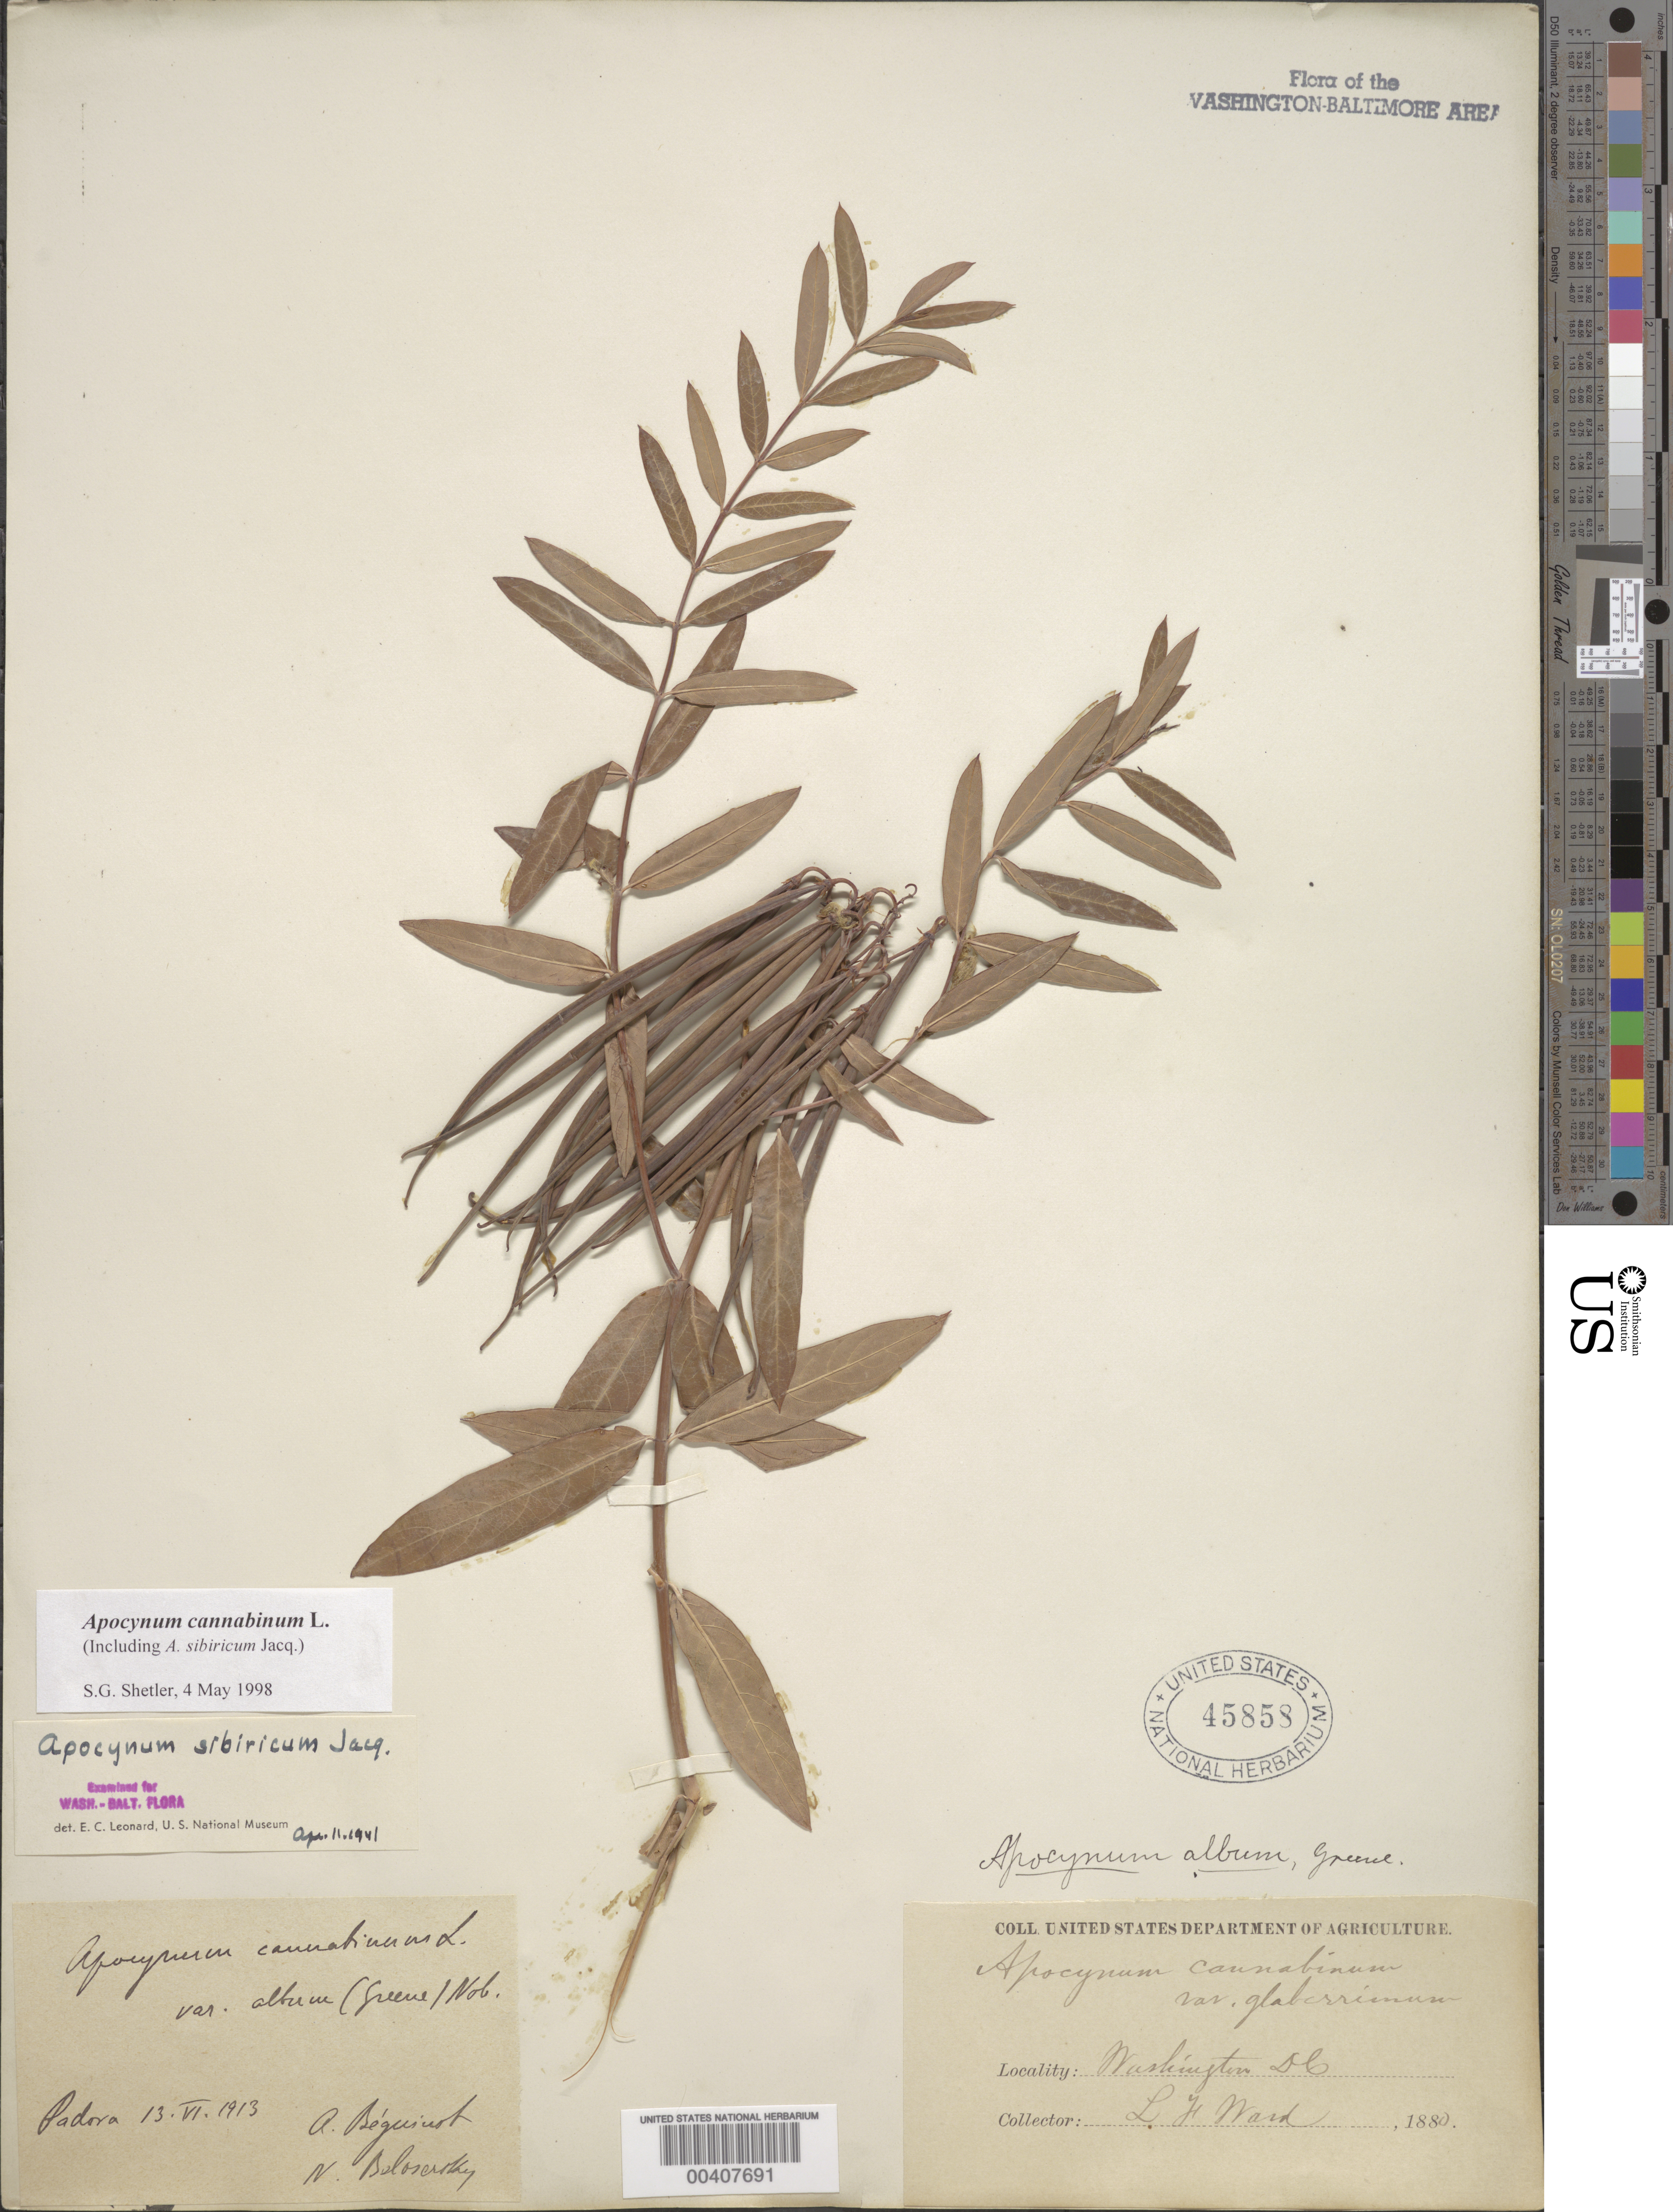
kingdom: Plantae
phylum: Tracheophyta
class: Magnoliopsida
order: Gentianales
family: Apocynaceae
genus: Apocynum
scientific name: Apocynum cannabinum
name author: L.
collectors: L. F. Ward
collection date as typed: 1880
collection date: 1880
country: United States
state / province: District of Columbia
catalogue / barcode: US 45858